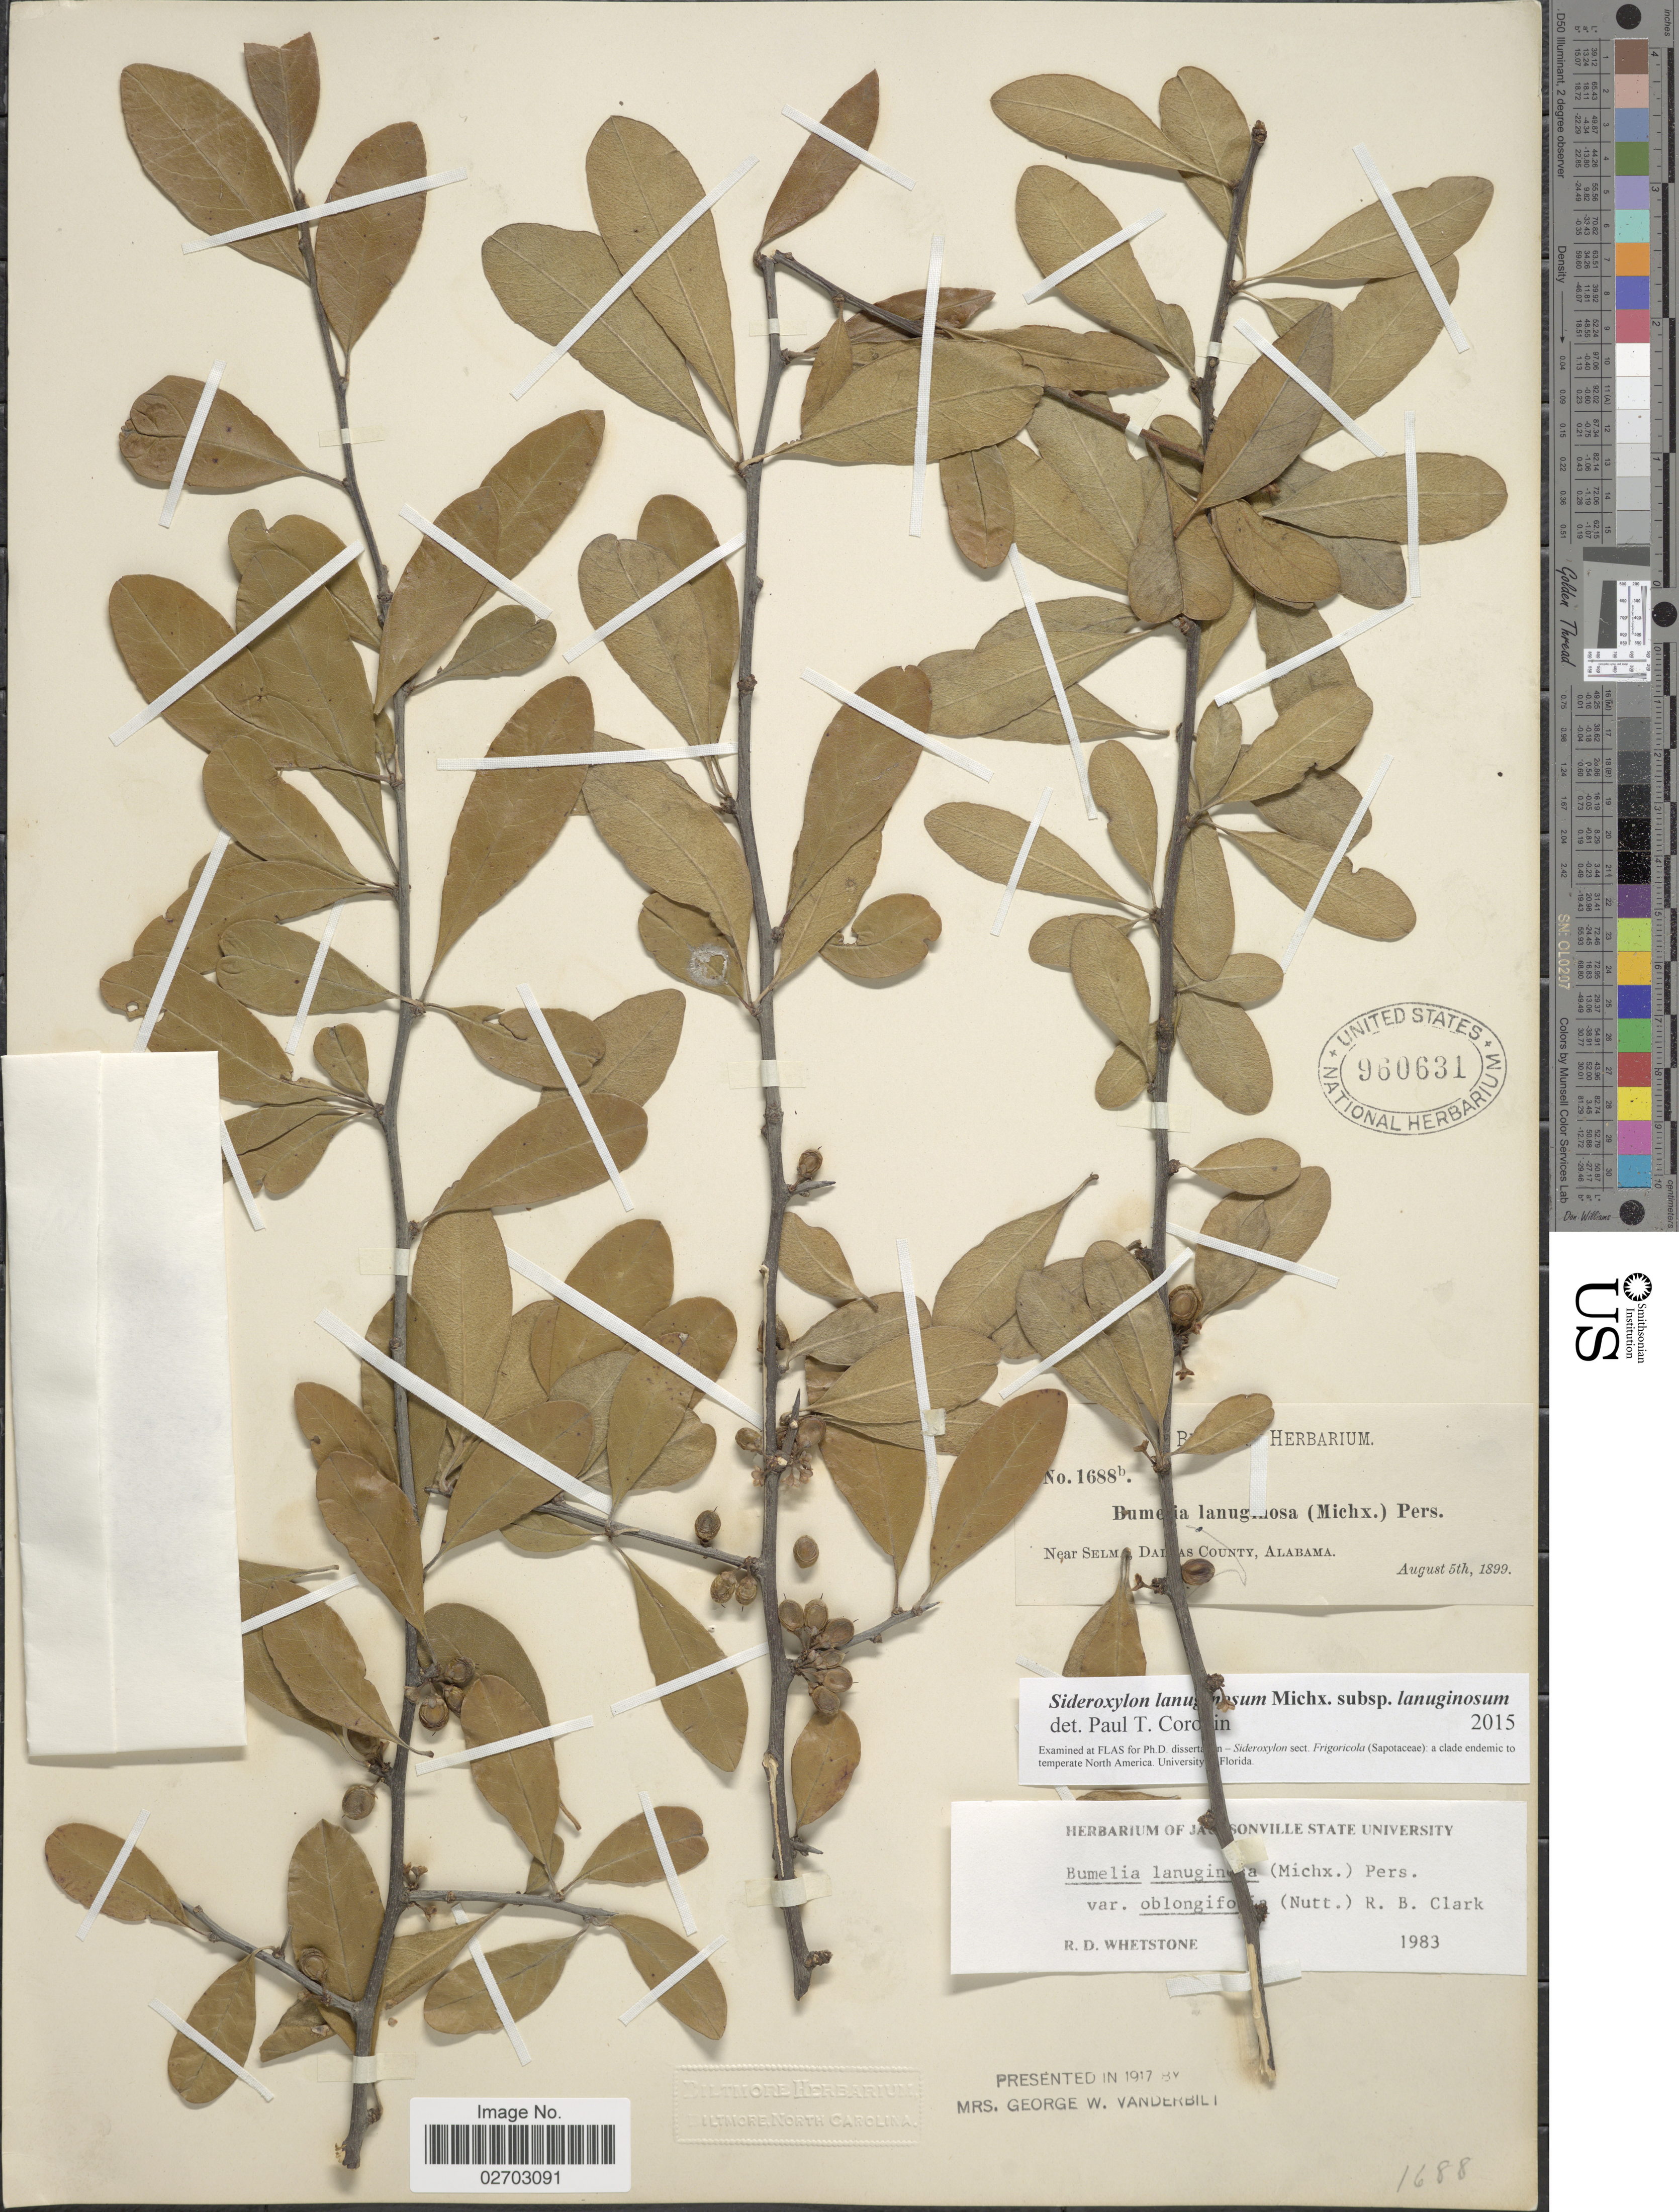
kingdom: Plantae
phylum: Tracheophyta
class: Magnoliopsida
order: Ericales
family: Sapotaceae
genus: Sideroxylon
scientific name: Sideroxylon lanuginosum subsp. lanuginosum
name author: Michx.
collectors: ex herb. Biltmore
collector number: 1688b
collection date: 1899-08-05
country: United States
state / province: Alabama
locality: Near Selm, Dallas County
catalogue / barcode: US 960631